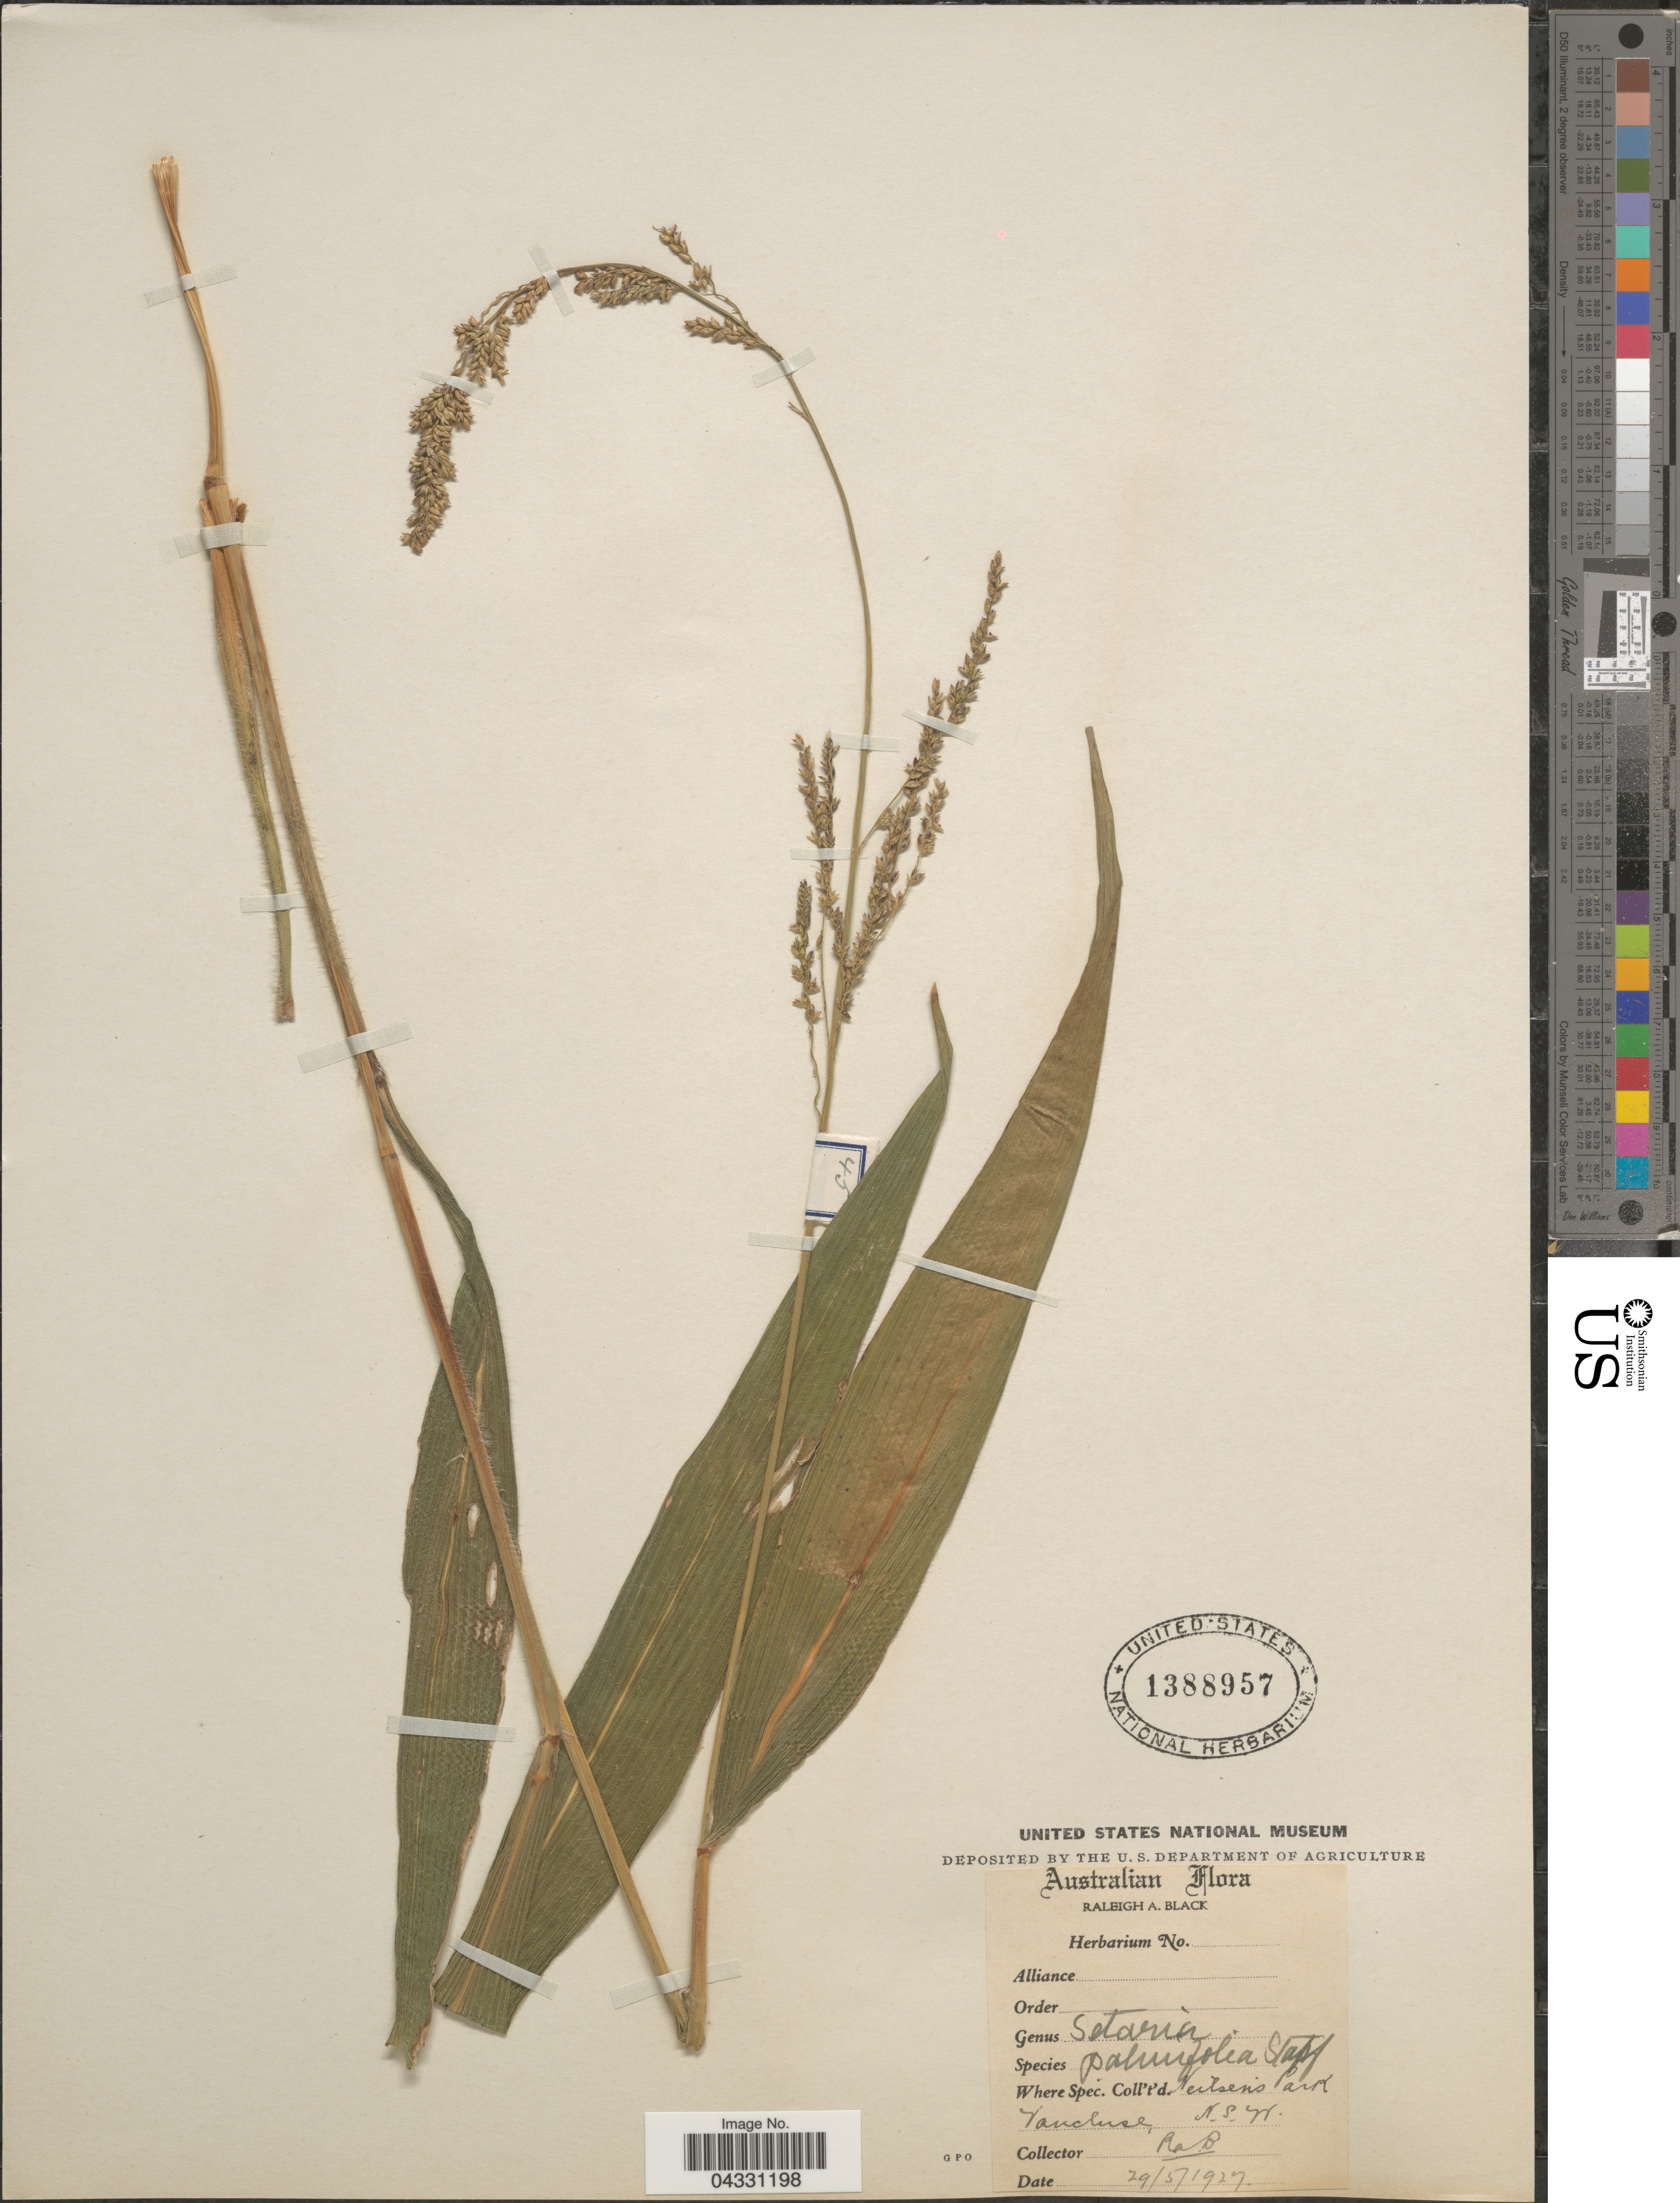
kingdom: Plantae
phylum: Tracheophyta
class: Liliopsida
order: Poales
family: Poaceae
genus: Setaria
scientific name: Setaria palmifolia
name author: (J. Koenig) Stapf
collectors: R. A. Black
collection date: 1927-05-29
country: Australia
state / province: New South Wales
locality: Neilsen's Park. Vaucluse.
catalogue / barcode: US 1388957